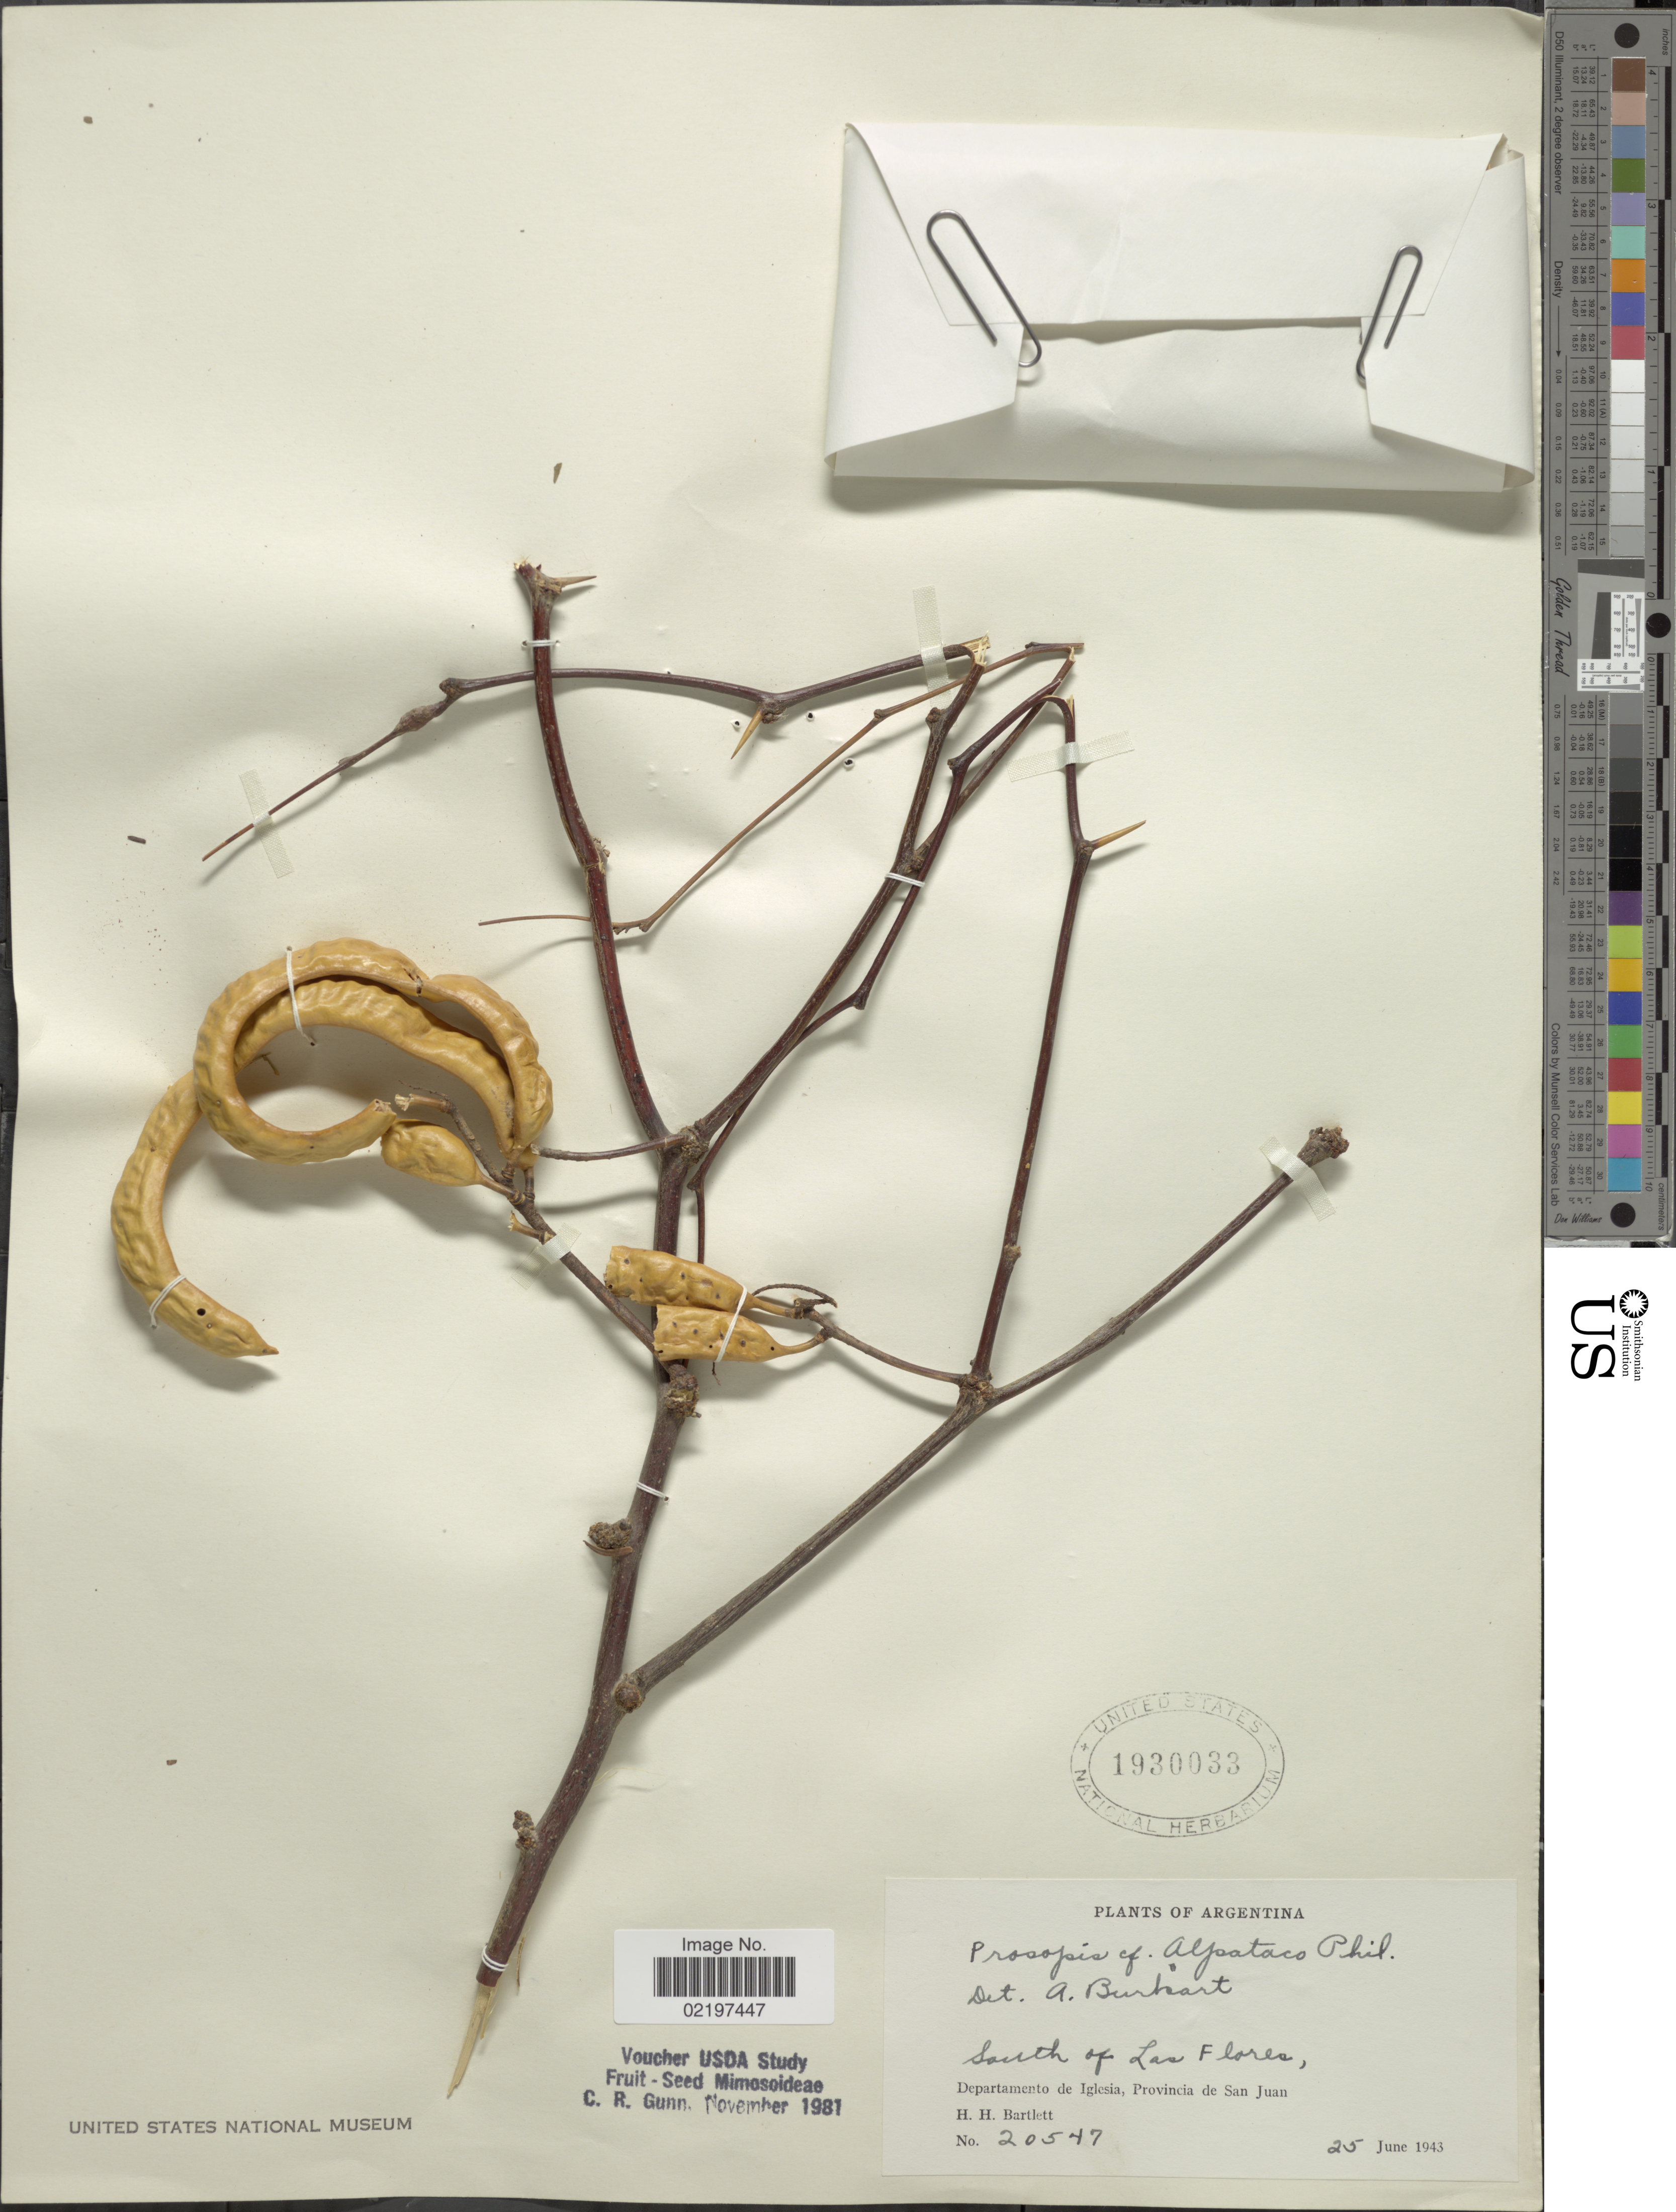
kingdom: Plantae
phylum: Tracheophyta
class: Magnoliopsida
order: Fabales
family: Fabaceae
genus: Lysiloma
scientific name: Lysiloma alpataco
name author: Phil.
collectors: H. H. Bartlett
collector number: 20547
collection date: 1943-06-25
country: Argentina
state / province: San Juan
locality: South of Las Flores, Departamento de Iglesia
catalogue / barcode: US 1930033